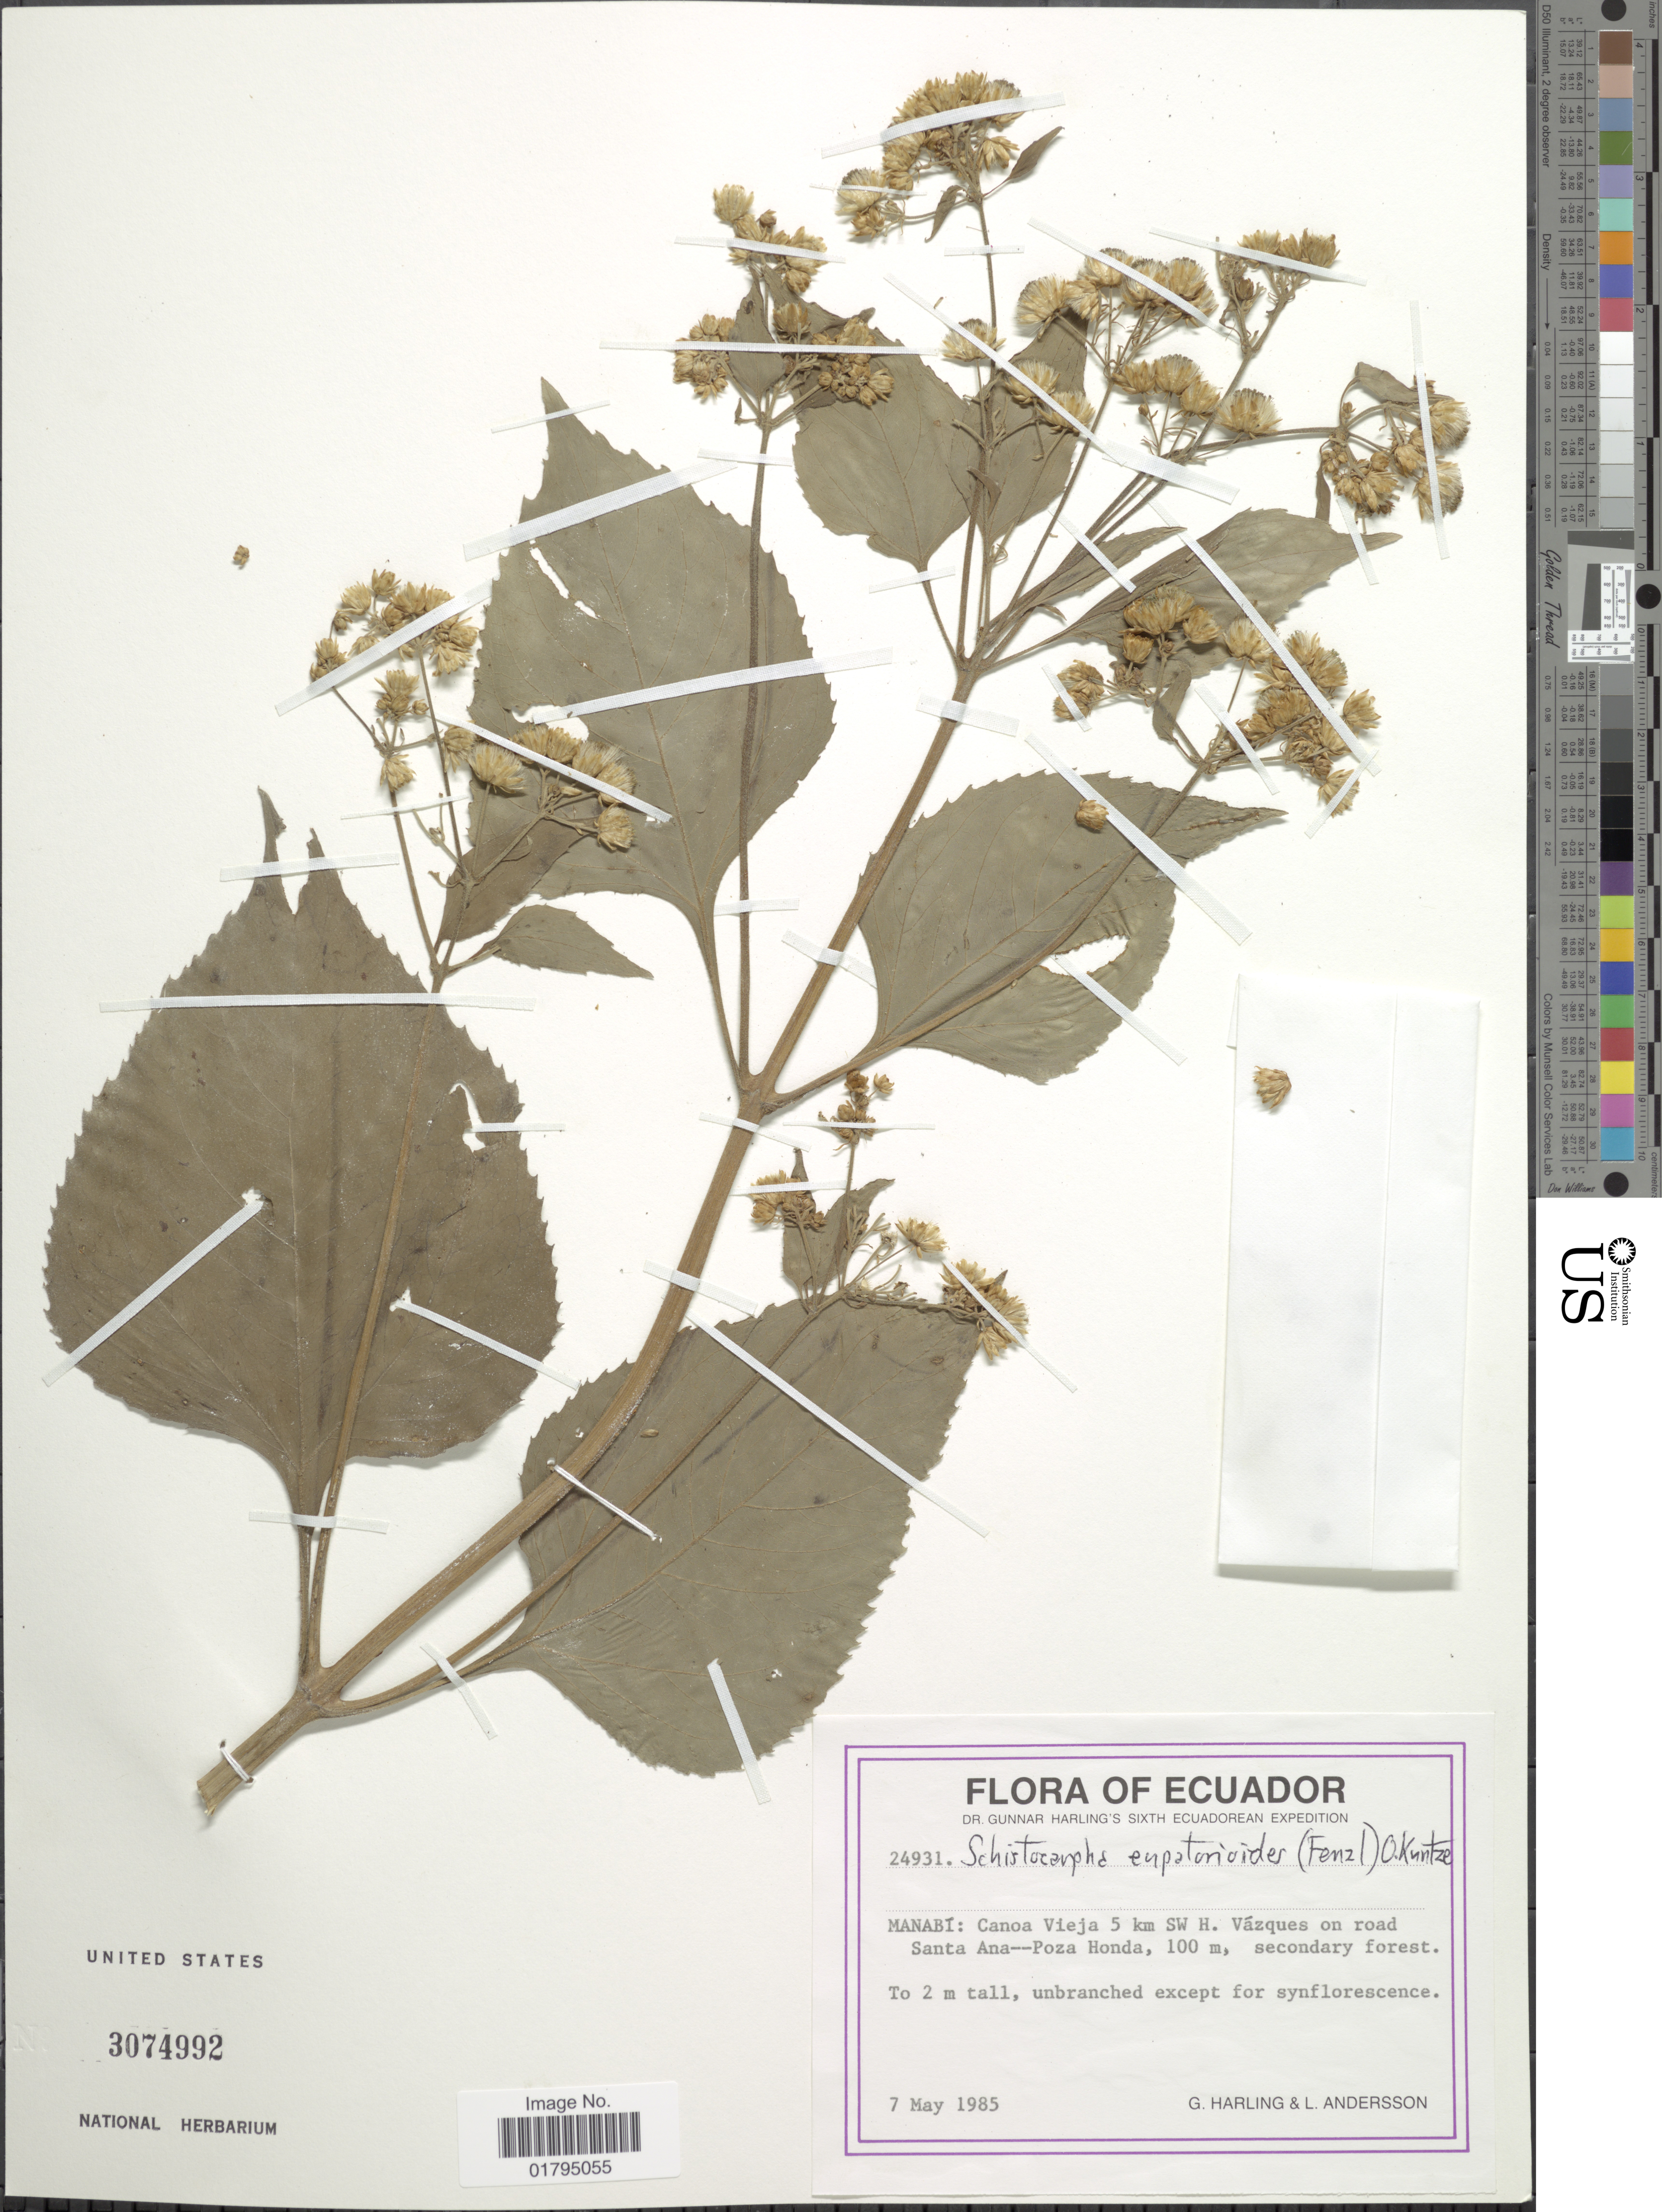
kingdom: Plantae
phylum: Tracheophyta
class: Magnoliopsida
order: Asterales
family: Asteraceae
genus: Schistocarpha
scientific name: Schistocarpha eupatorioides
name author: (Fenzl) Kuntze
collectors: G. Harling & L. Andersson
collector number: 24931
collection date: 1985-05-07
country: Ecuador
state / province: Manabí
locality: Manabi: Canoa Vieja 5 km SW H. Vaquez on road Santa Ana -- Poza Honda.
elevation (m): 100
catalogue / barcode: US 3074992